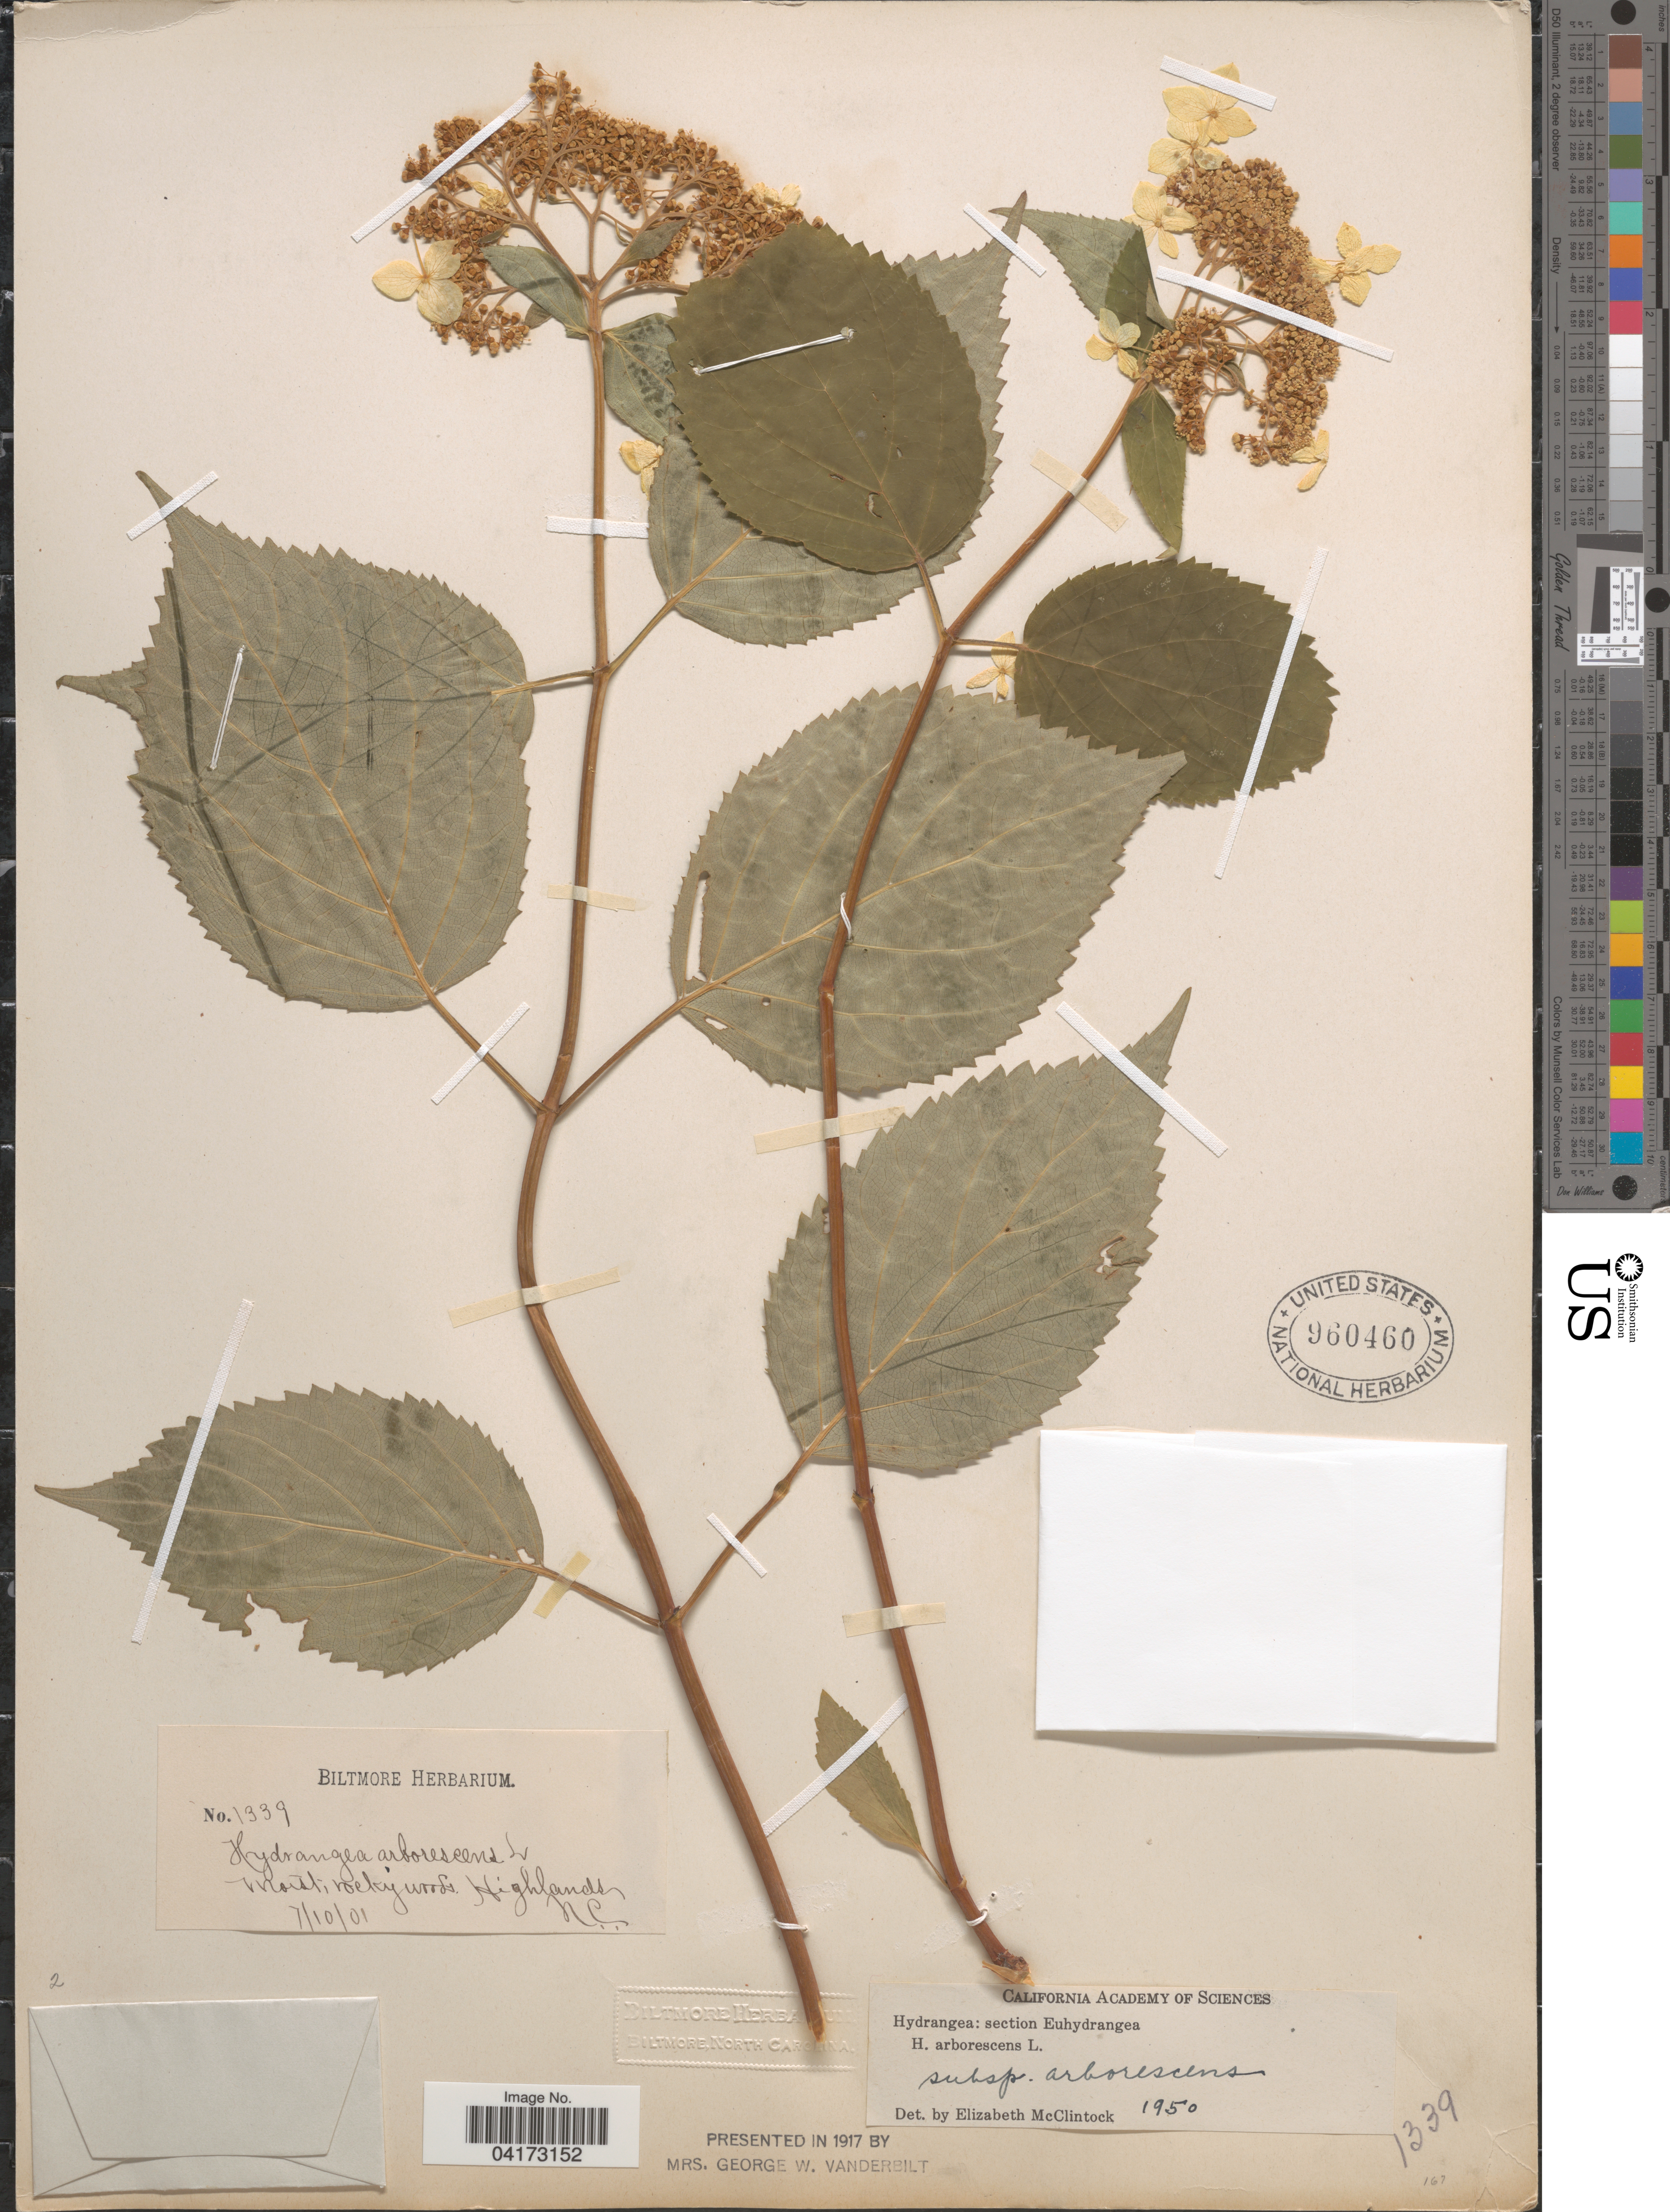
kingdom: Plantae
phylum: Tracheophyta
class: Magnoliopsida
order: Cornales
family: Hydrangeaceae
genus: Hydrangea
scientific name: Hydrangea arborescens subsp. arborescens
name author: L.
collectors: ex herb. Biltmore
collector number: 1339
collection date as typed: Transcribed d/m/y: 10/7/1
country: United States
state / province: North Carolina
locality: Highlands.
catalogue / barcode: US 960460